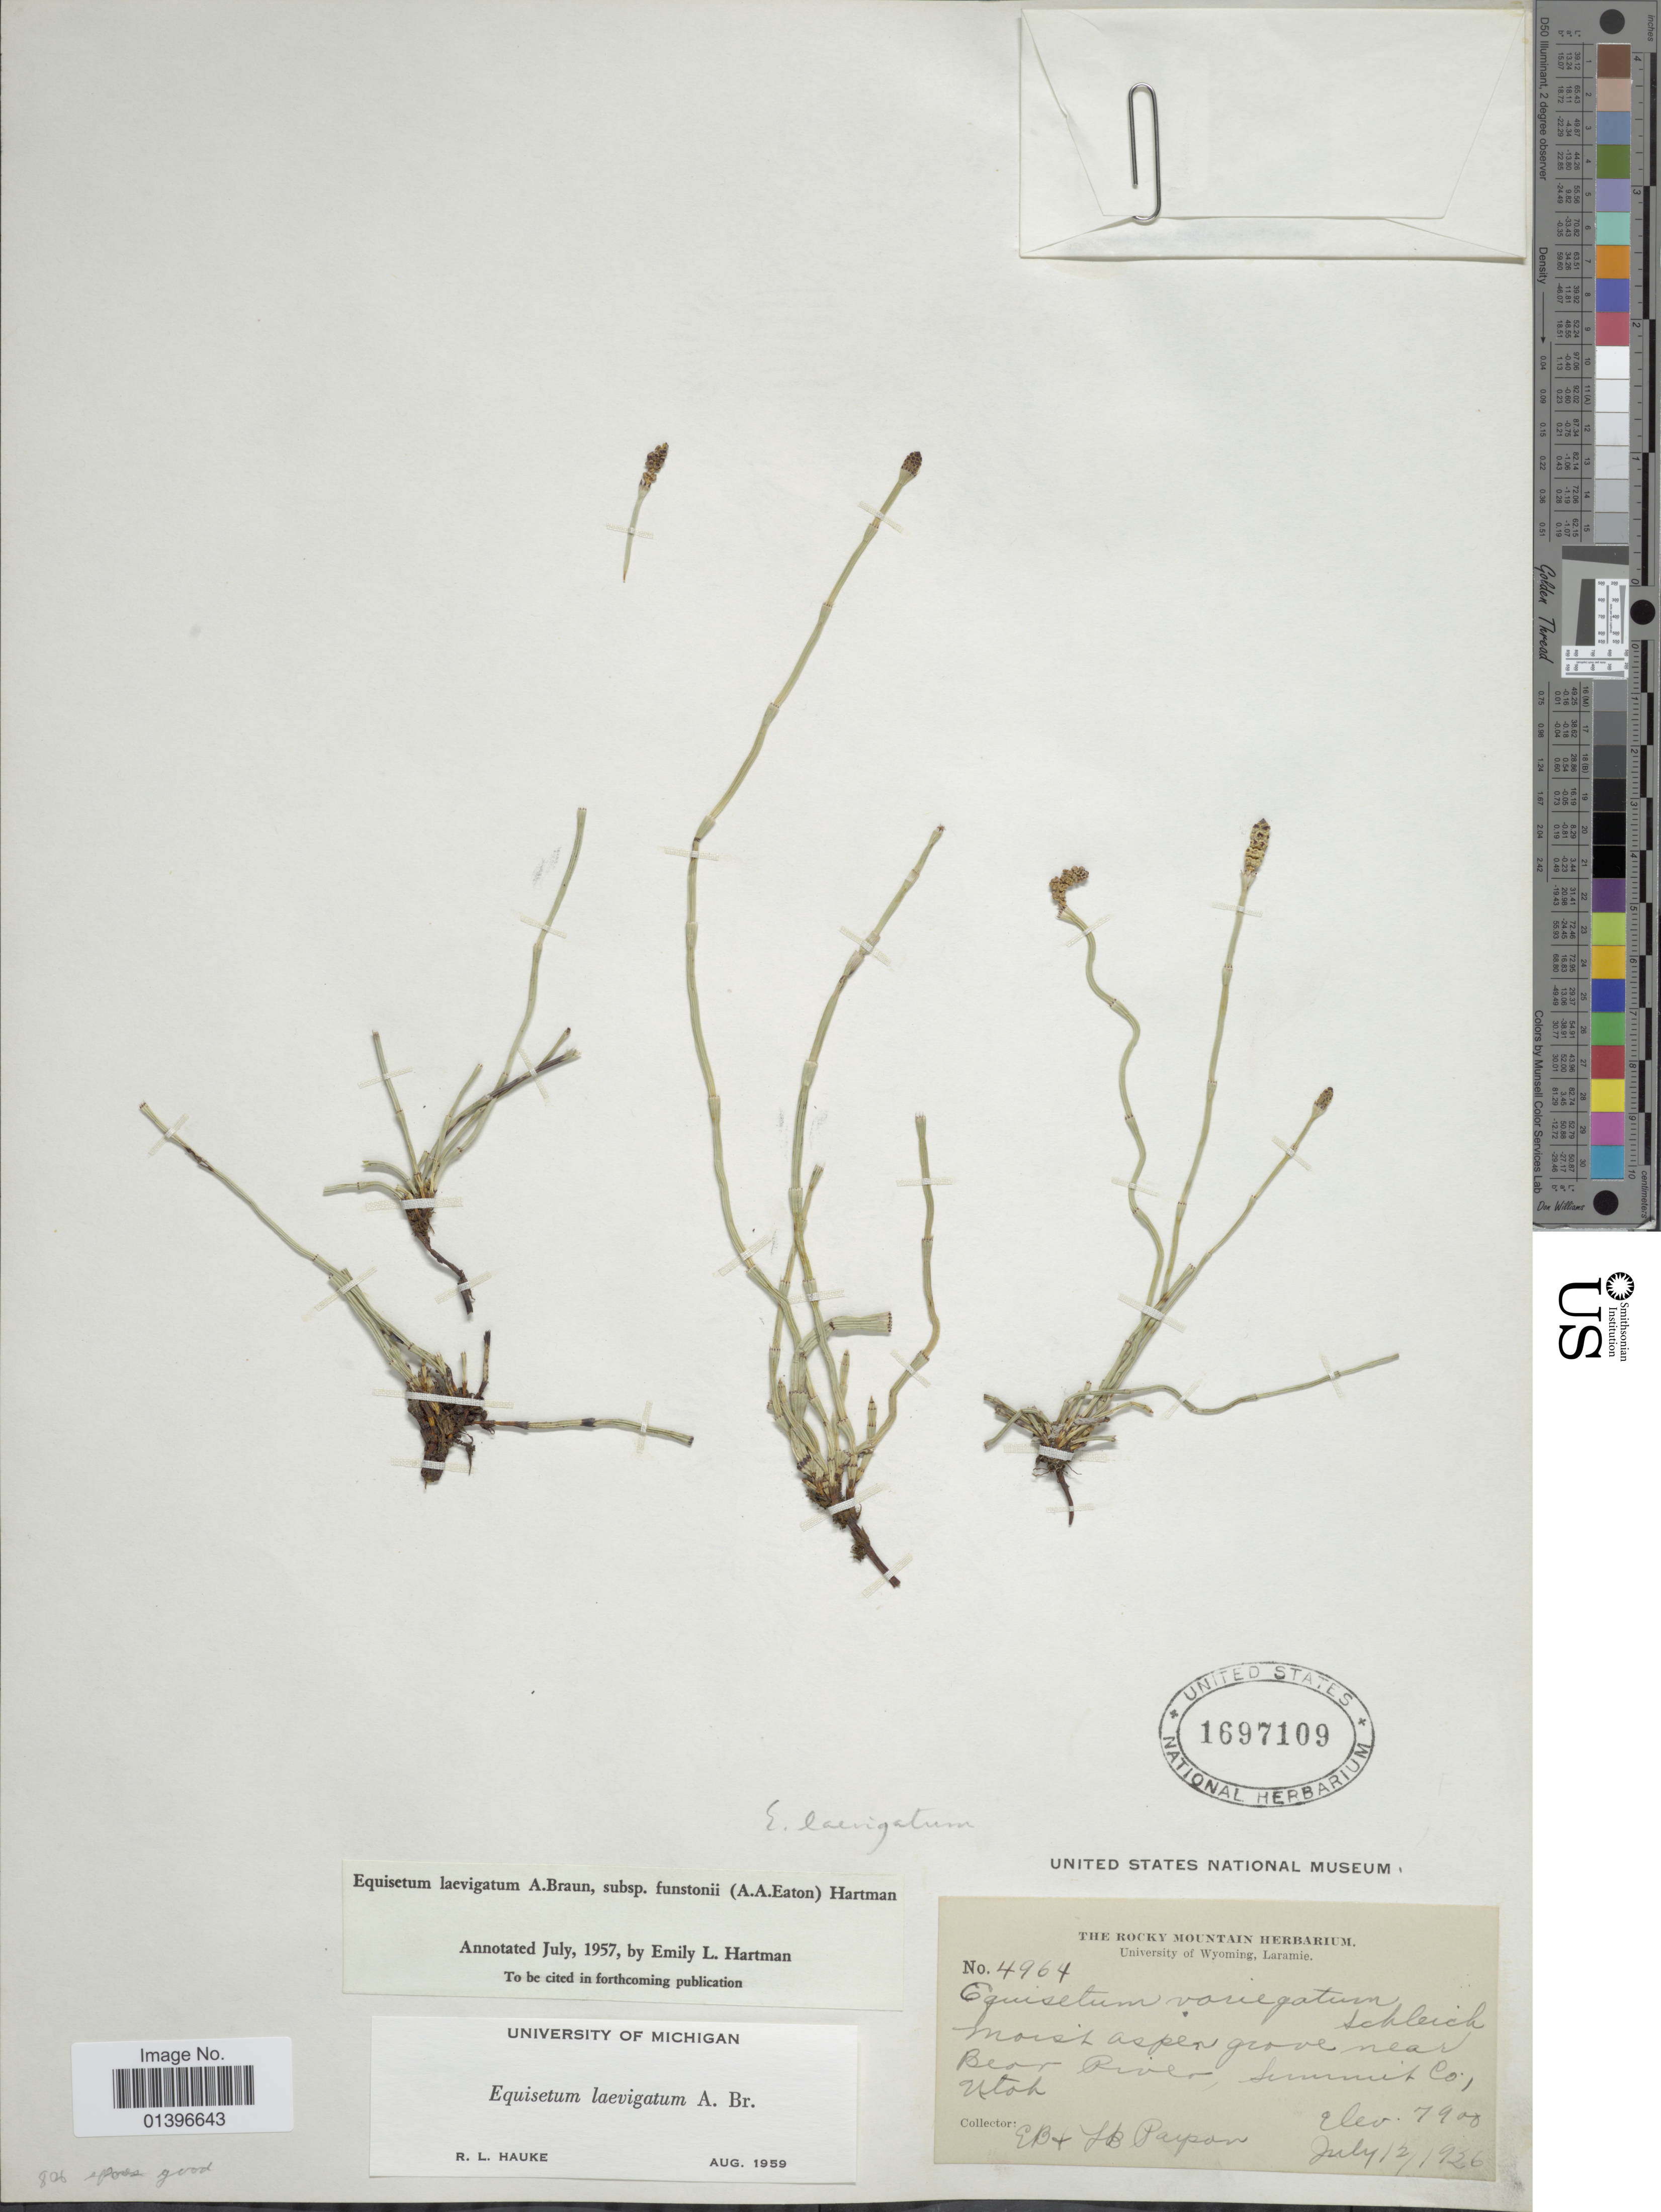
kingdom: Plantae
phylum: Tracheophyta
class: Polypodiopsida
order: Equisetales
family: Equisetaceae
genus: Equisetum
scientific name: Equisetum laevigatum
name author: A. Braun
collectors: E. B. Payson & L. Payson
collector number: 4964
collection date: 1926-07-12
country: United States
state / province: Utah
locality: Moist aspen grove near Bear River, Summit Co.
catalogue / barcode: US 1697109